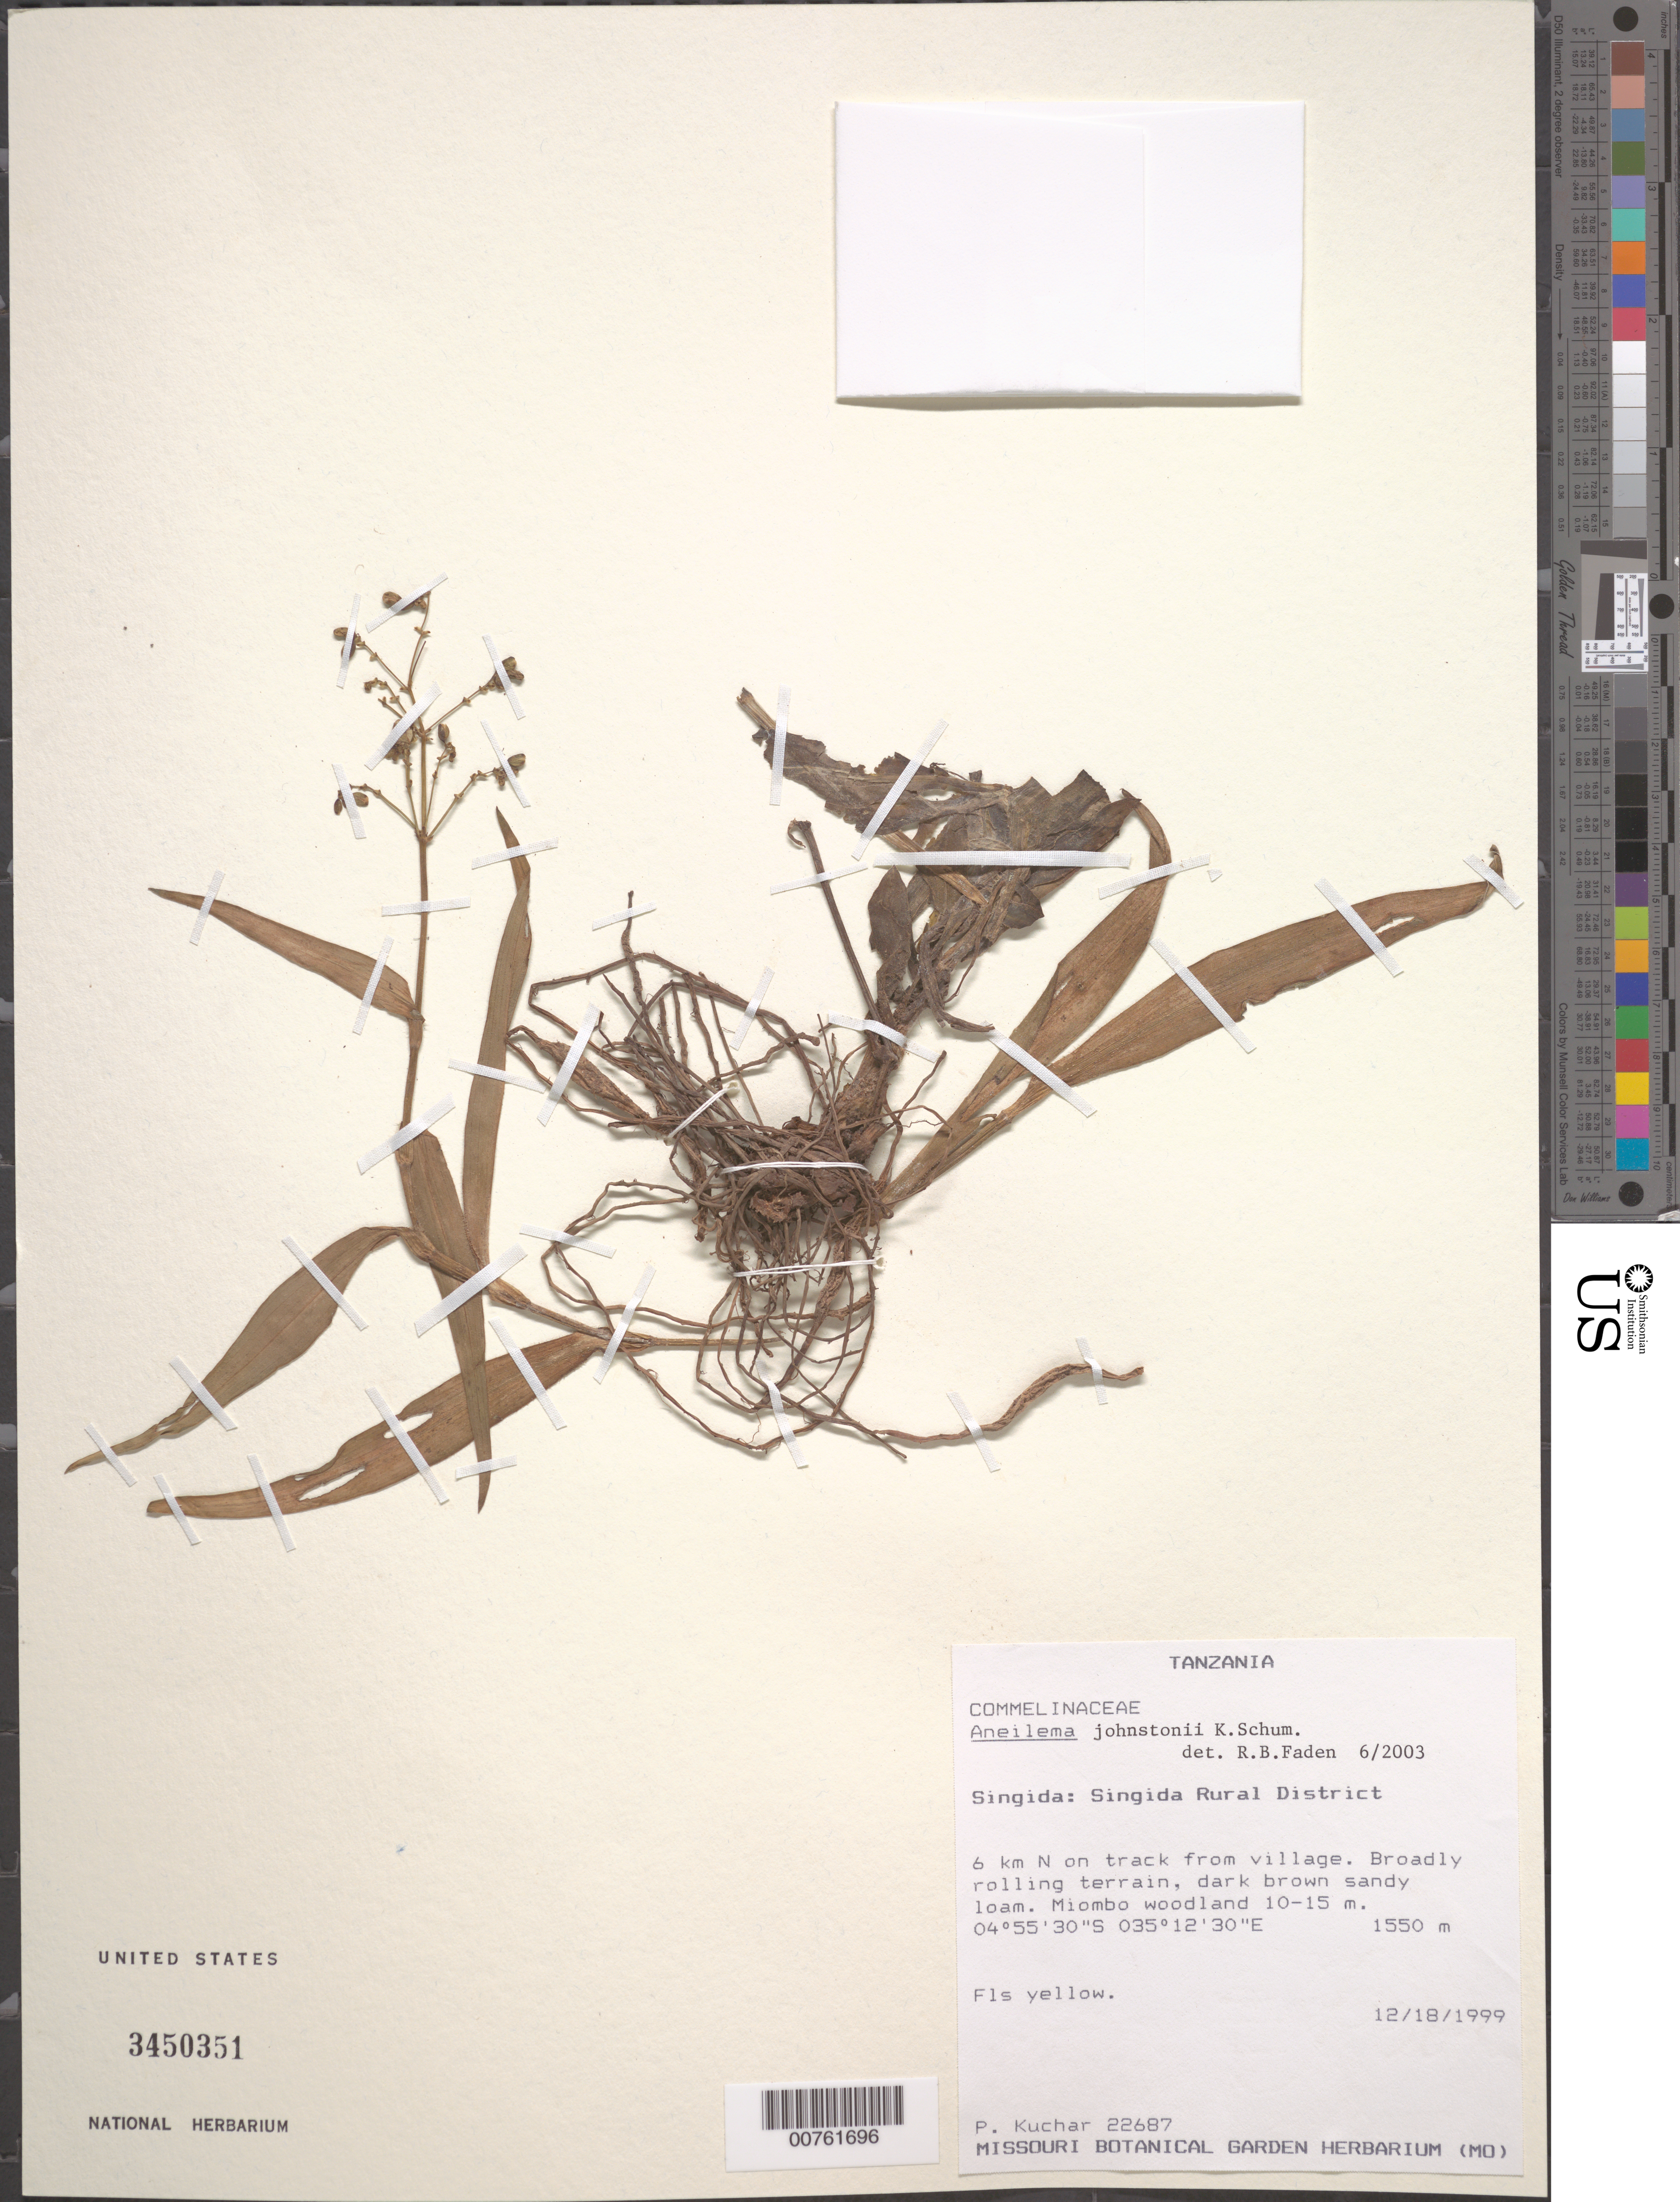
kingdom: Plantae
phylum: Tracheophyta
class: Liliopsida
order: Commelinales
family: Commelinaceae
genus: Aneilema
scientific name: Aneilema johnstonii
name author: K. Schum.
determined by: Faden, Robert B., (US), Smithsonian Institution - National Museum of Natural History (UNITED STATES)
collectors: P. Kuchar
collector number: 22687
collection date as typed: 18 Dec 1999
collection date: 1999-12-18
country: Tanzania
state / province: Singida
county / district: Singida Rural District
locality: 6 km N on track from village.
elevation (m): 1550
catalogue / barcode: US 3450351